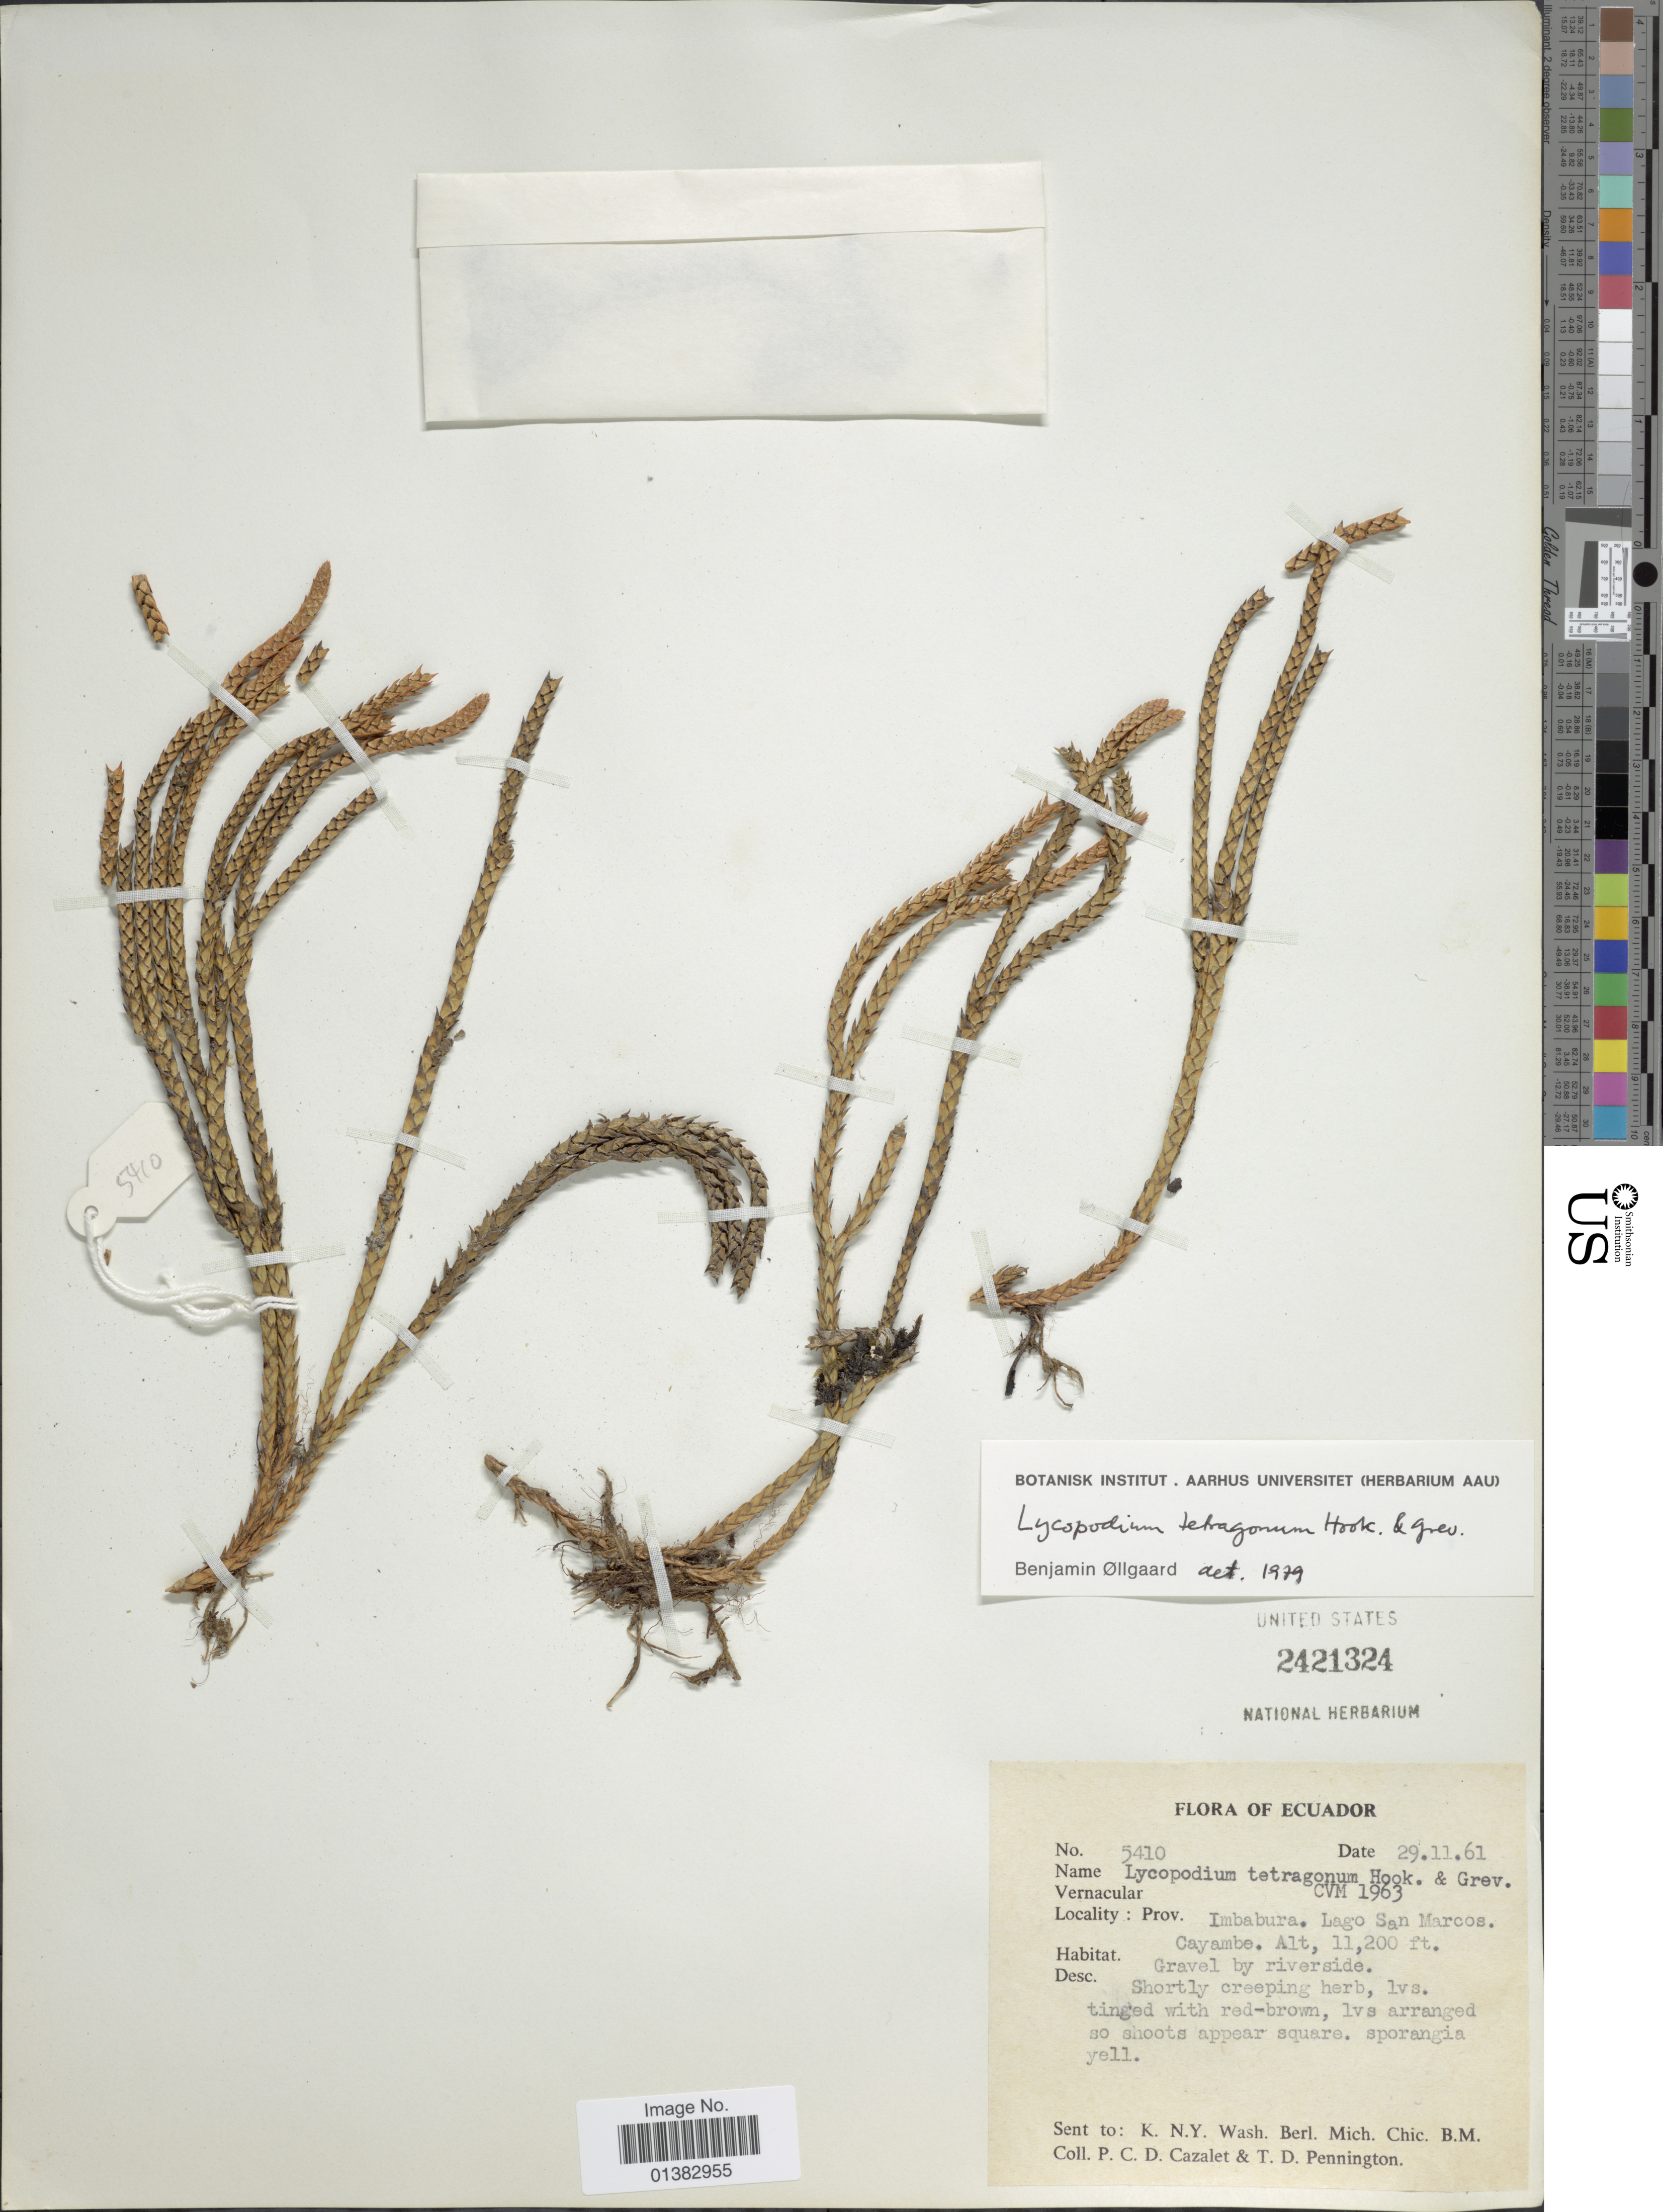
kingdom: Plantae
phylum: Tracheophyta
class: Lycopodiopsida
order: Lycopodiales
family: Lycopodiaceae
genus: Phlegmariurus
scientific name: Phlegmariurus tetragonus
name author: (Hook. & Grev.) B. Øllg.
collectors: P. C. D. Cazalet & T. D. Pennington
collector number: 5410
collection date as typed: Transcribed d/m/y: 29/11/61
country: Ecuador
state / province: Imbabura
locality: Lago San Marcos. Cayambe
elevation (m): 3414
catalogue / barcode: US 2421324